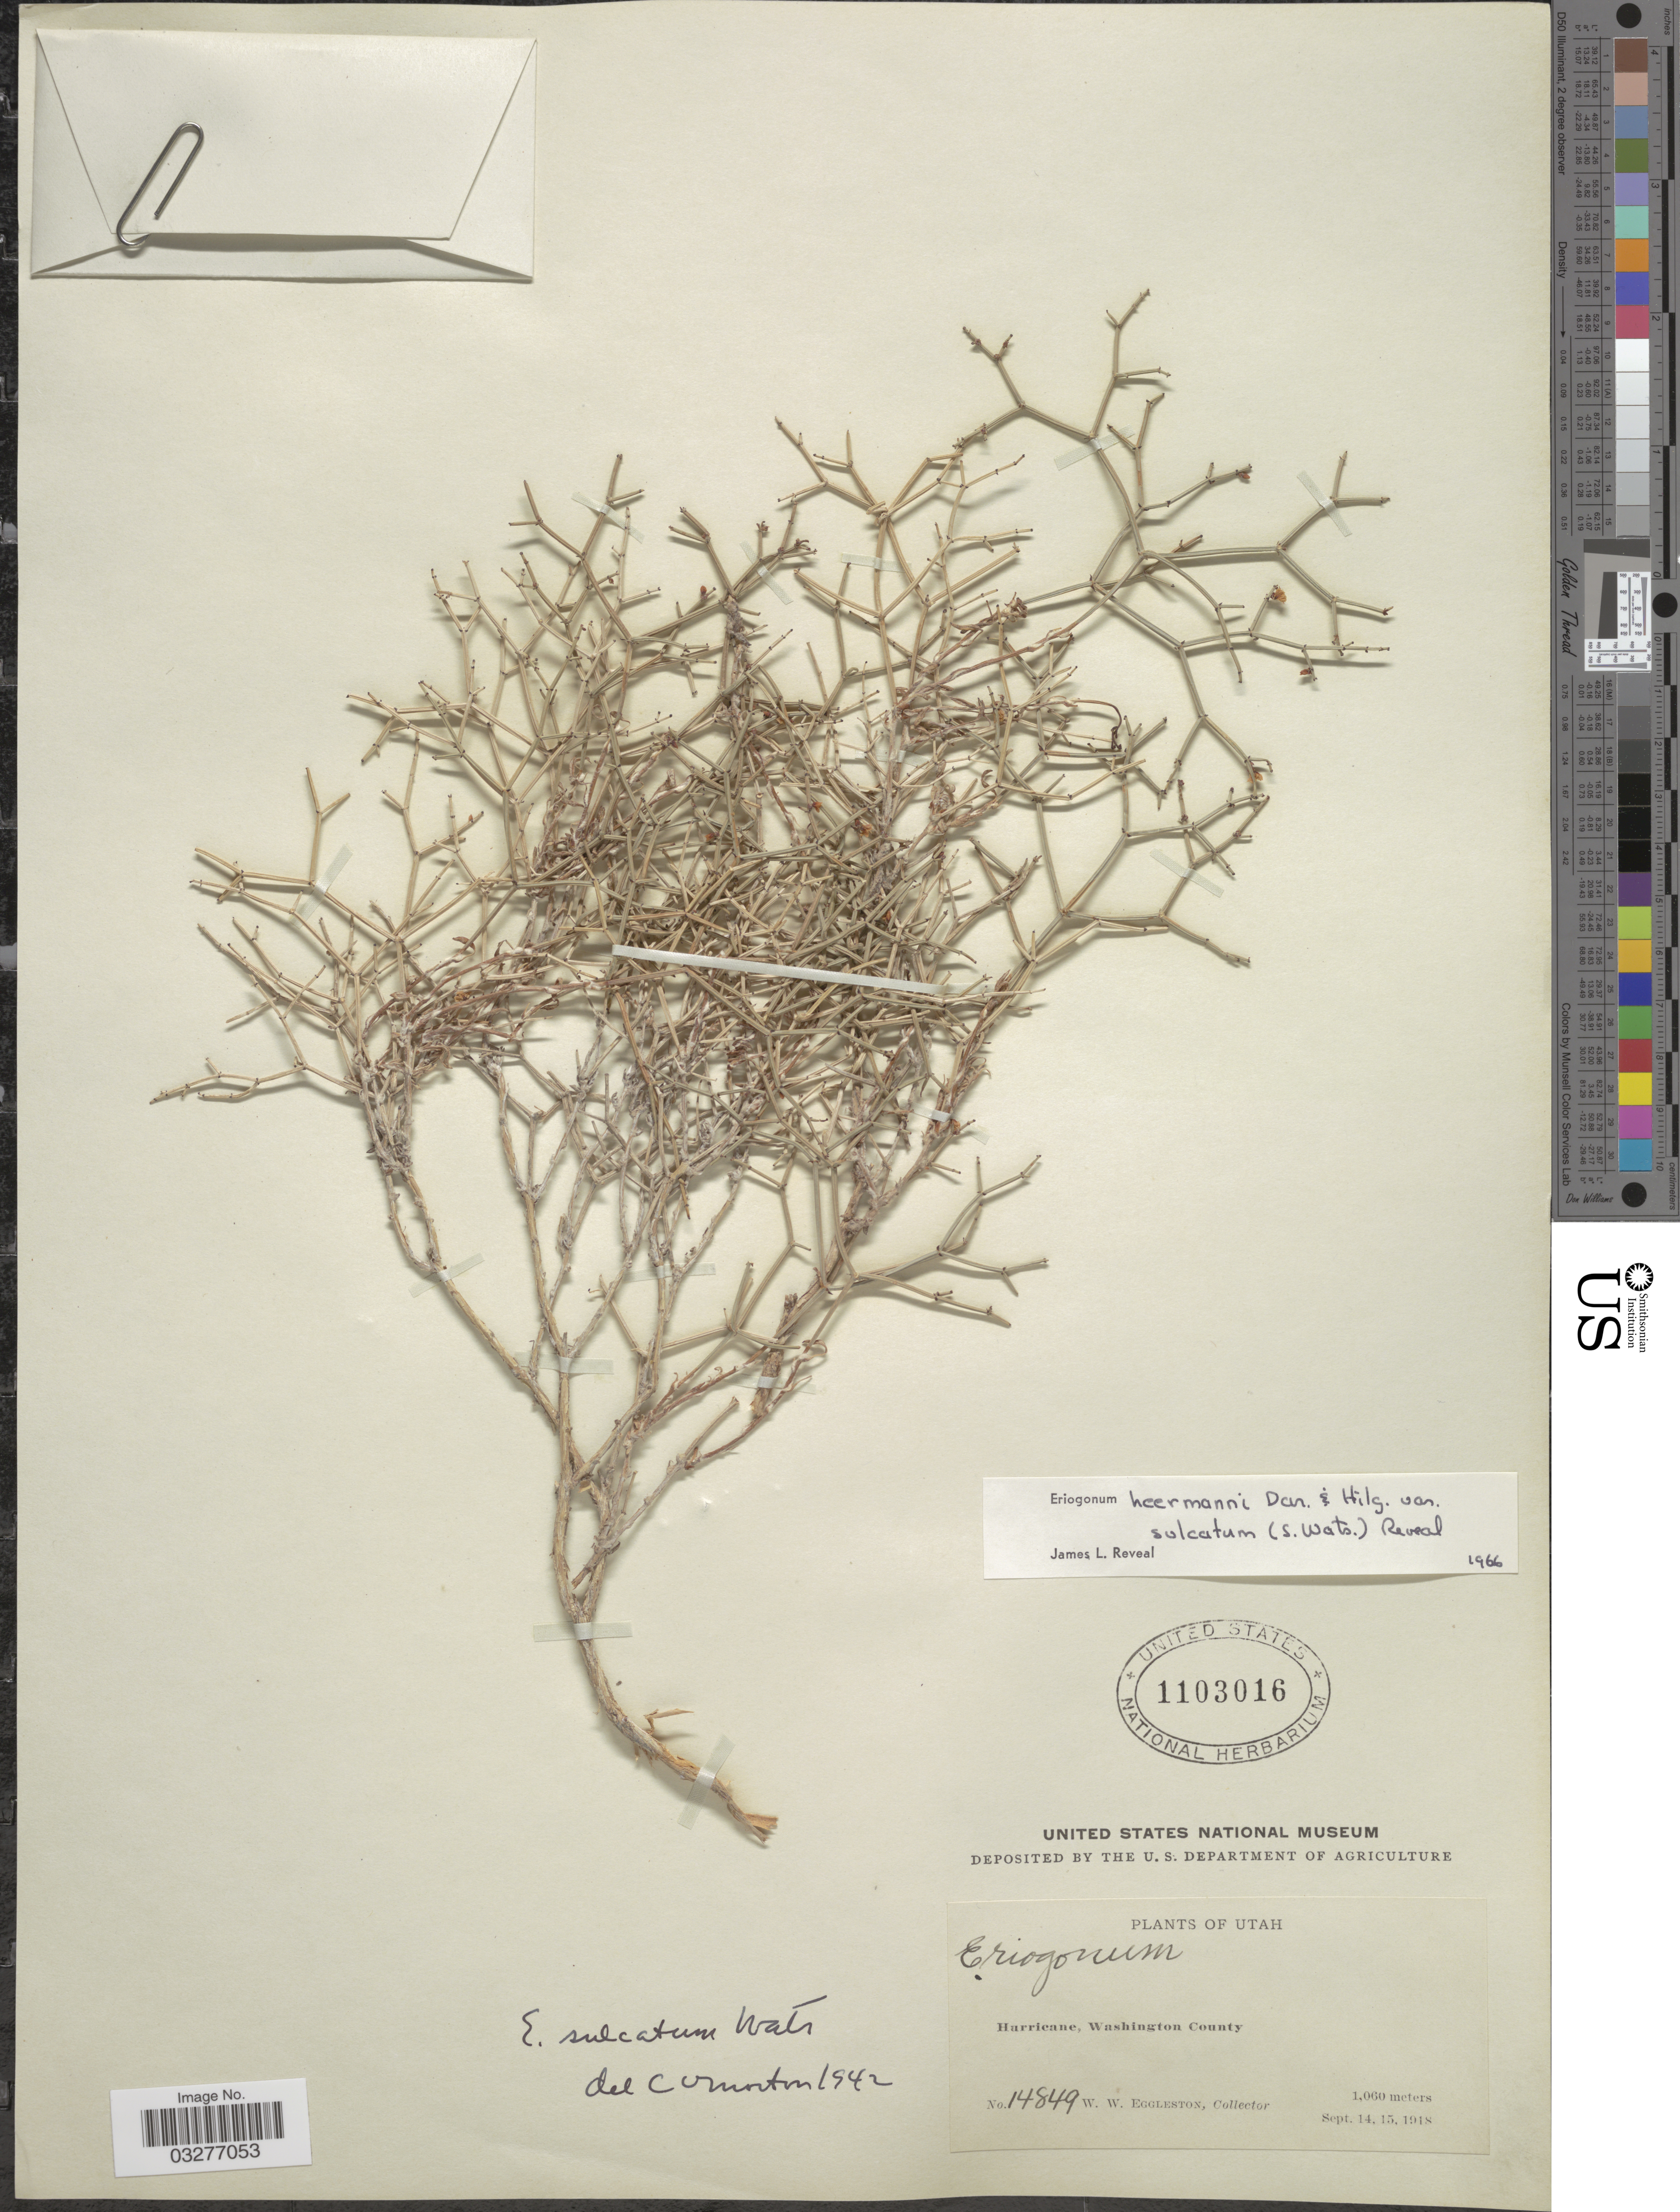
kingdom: Plantae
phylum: Tracheophyta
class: Magnoliopsida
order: Caryophyllales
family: Polygonaceae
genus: Eriogonum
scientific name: Eriogonum heermannii var. sulcatum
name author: (S. Watson) Munz & Reveal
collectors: W. W. Eggleston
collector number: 14849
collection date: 1918-09-14/1918-09-15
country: United States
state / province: Utah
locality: Hurricane, Washington County.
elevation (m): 1060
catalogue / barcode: US 1103016